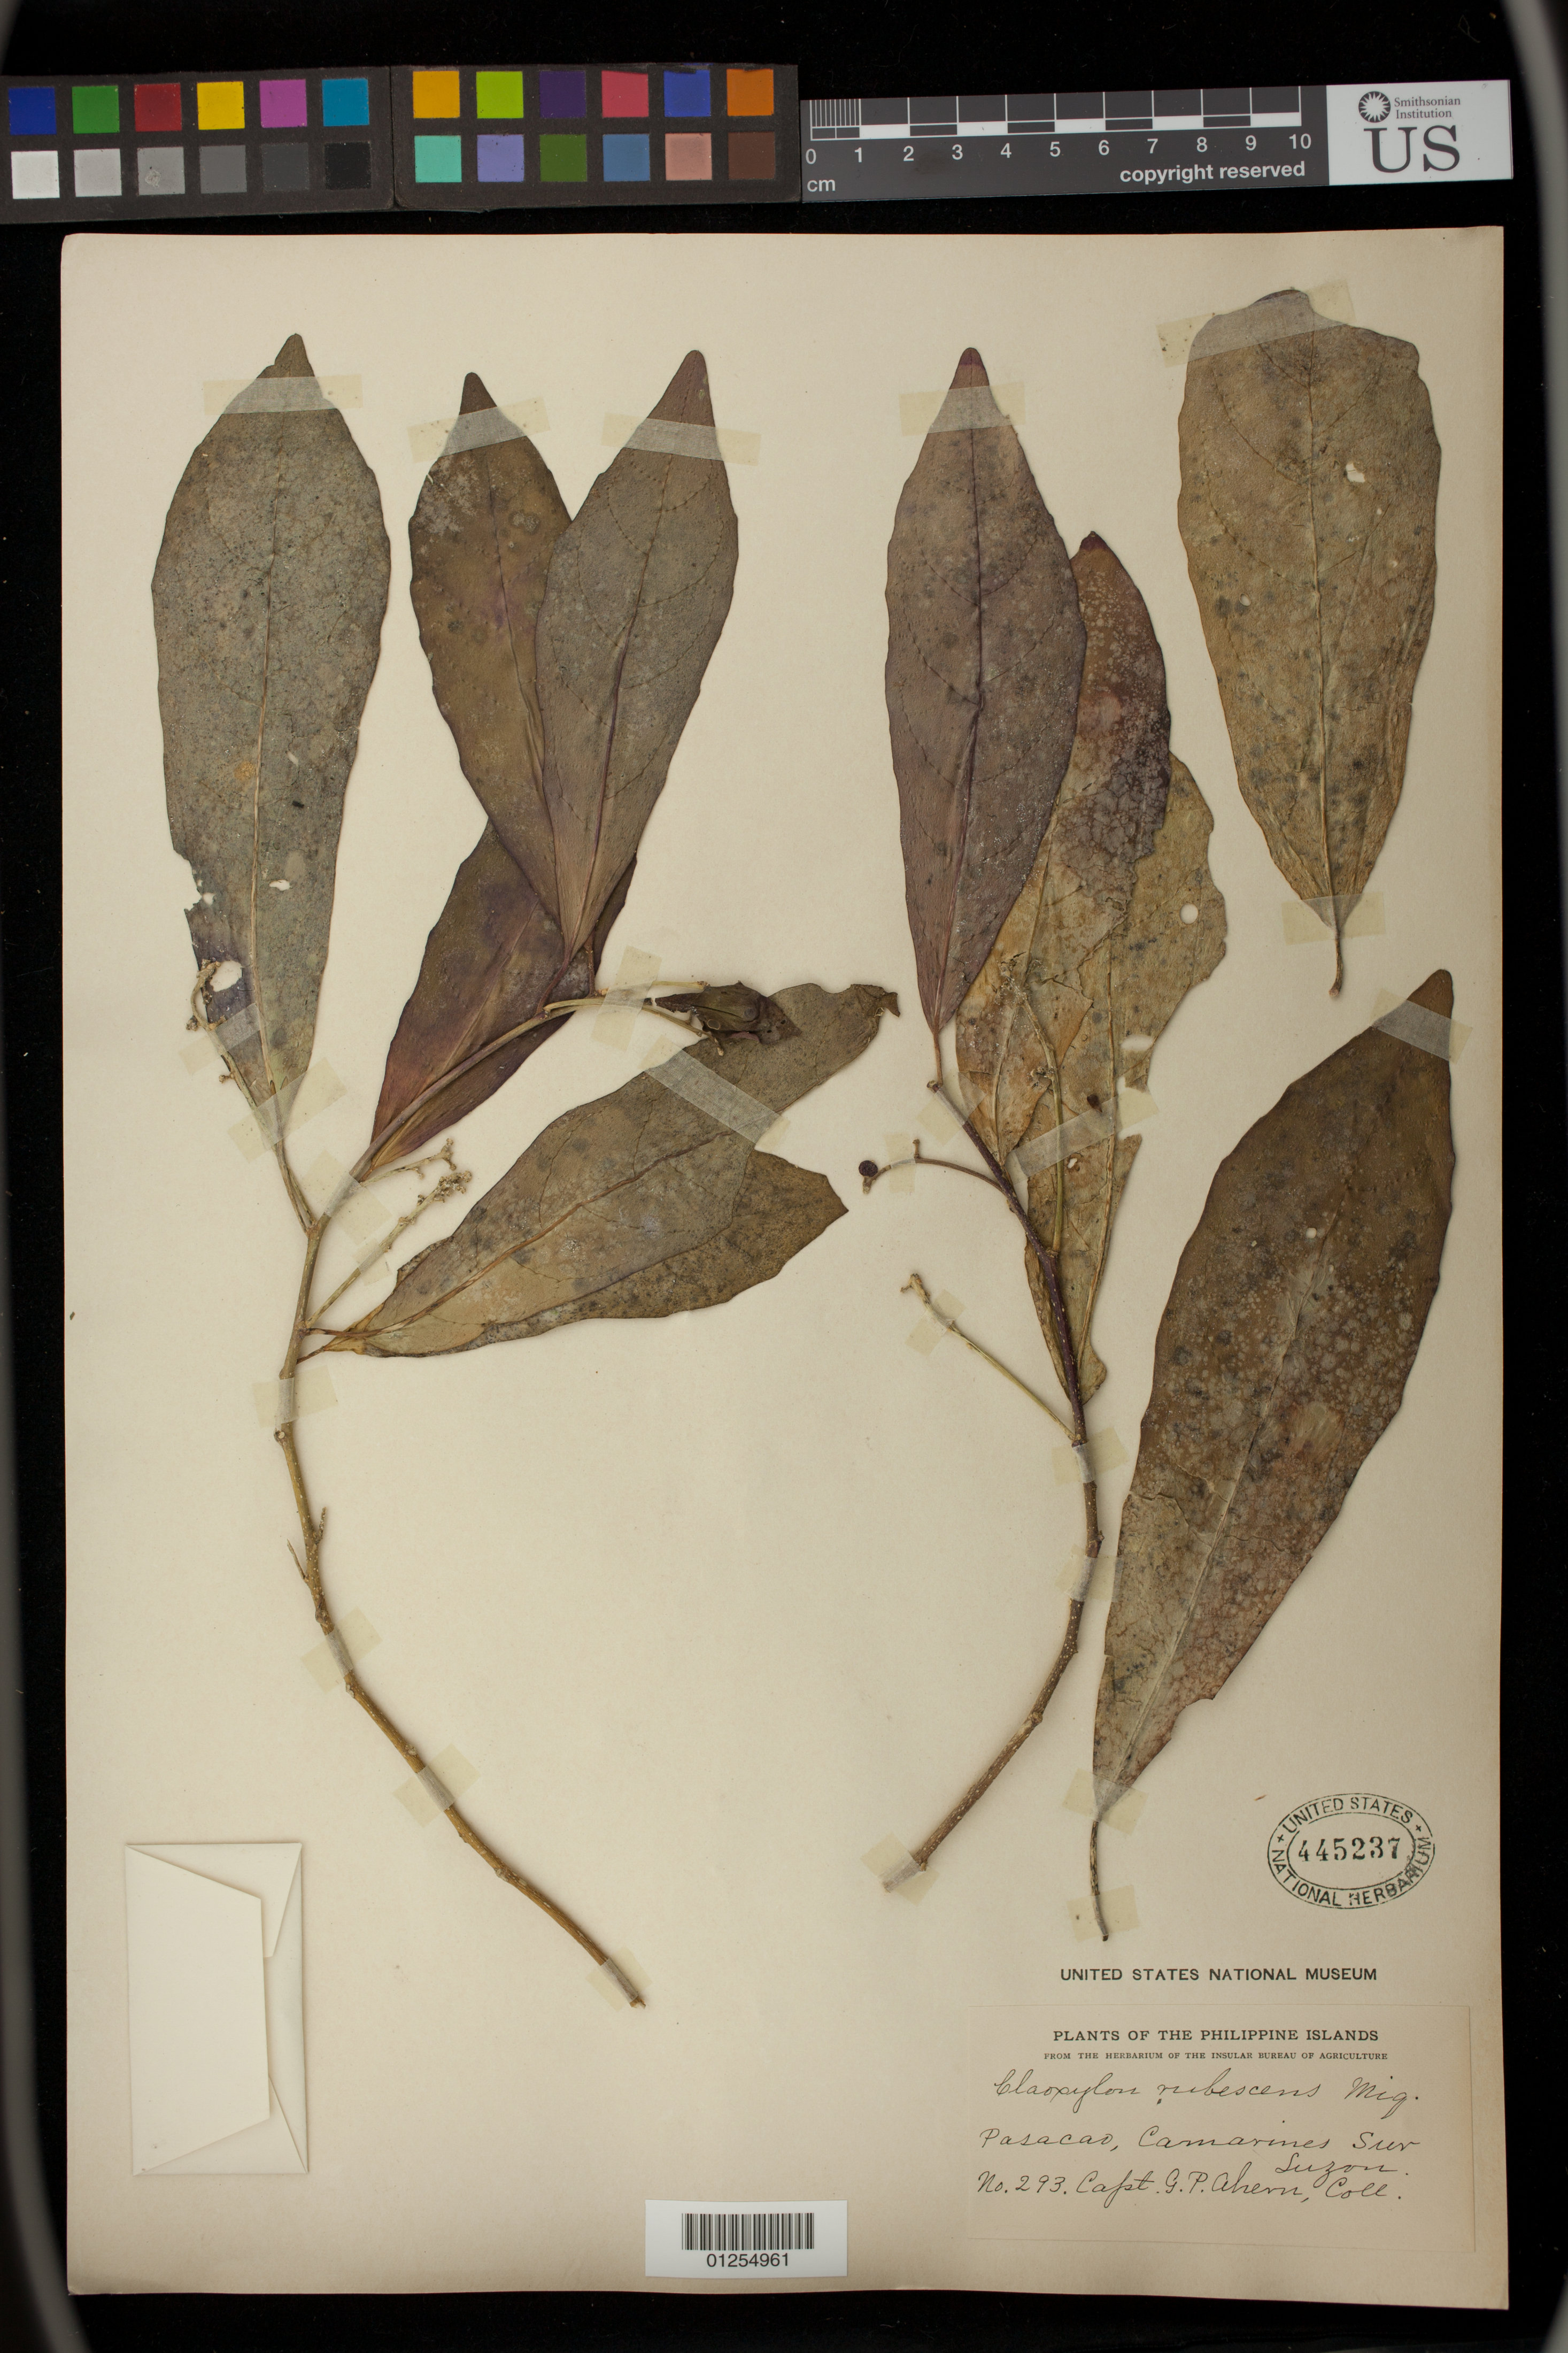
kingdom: Plantae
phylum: Tracheophyta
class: Magnoliopsida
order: Malpighiales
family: Euphorbiaceae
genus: Claoxylon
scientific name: Claoxylon rebescens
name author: Miq.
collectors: G. Ahern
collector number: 293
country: Philippines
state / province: Bicol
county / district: Camarines Sur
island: Luzon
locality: Pasacao, Camarines Sur, Luzon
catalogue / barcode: US 445237